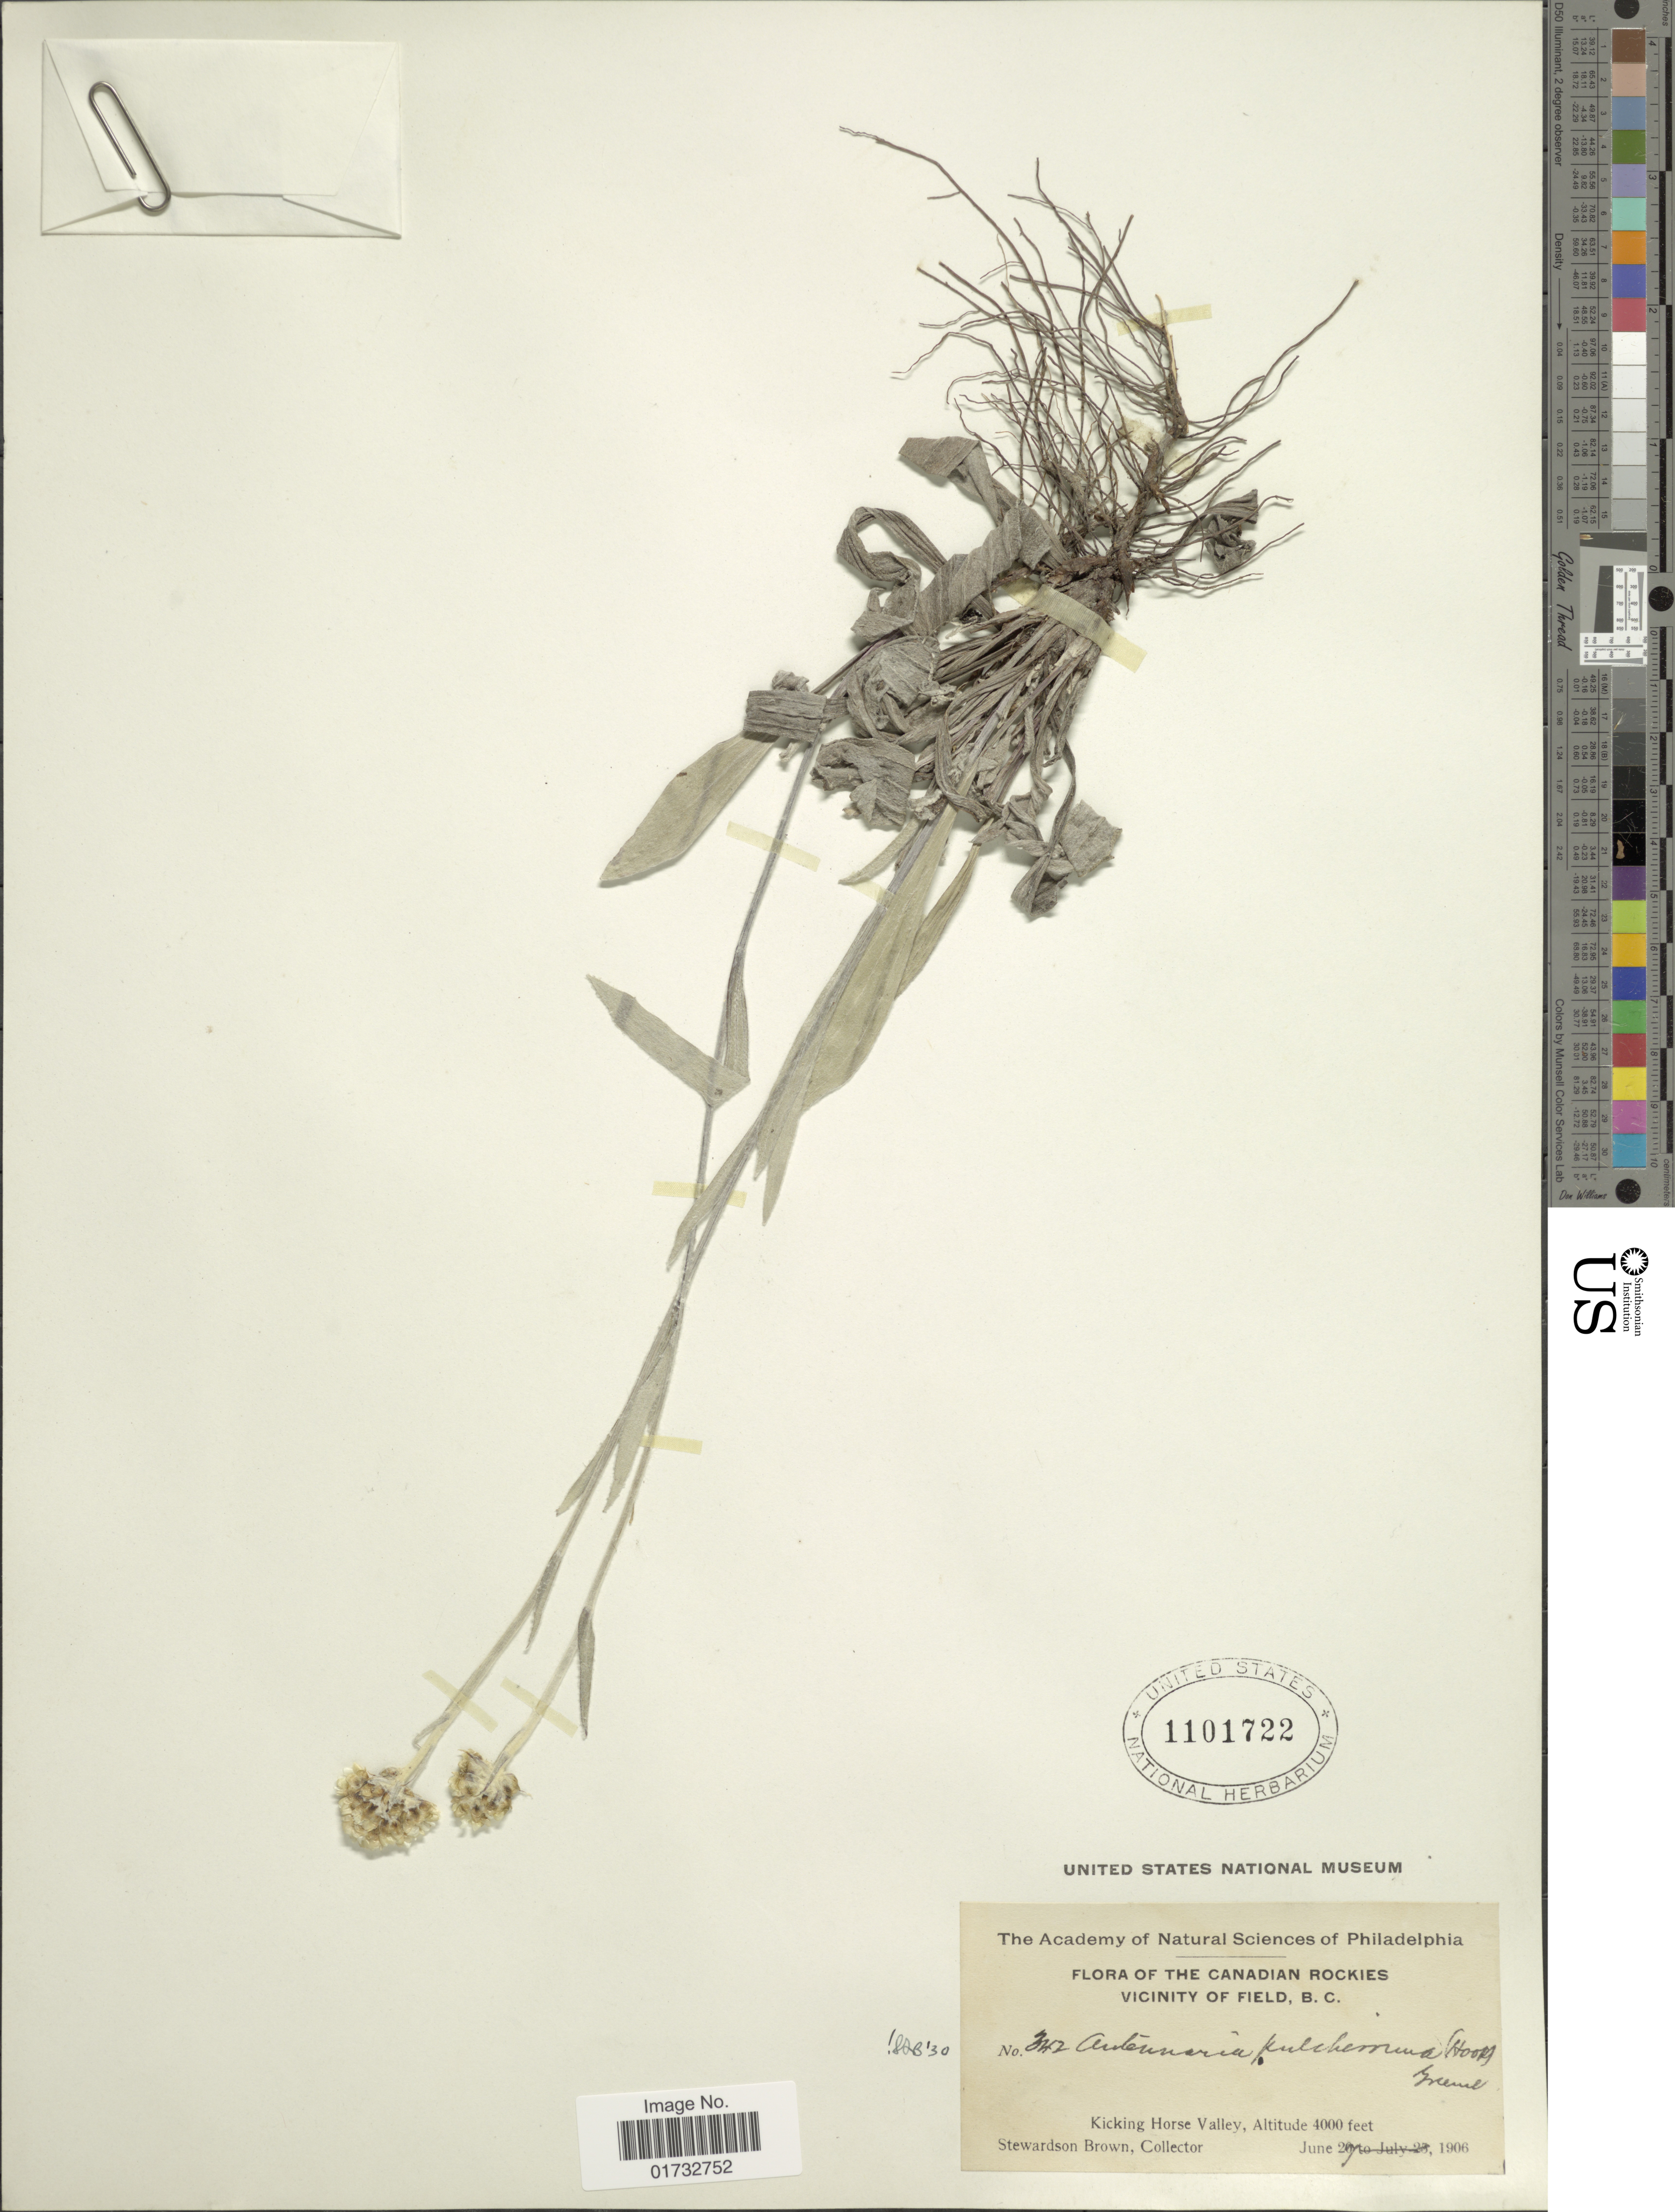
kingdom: Plantae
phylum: Tracheophyta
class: Magnoliopsida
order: Asterales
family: Asteraceae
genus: Antennaria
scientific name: Antennaria pulcherrima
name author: (Hook.) Greene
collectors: S. Brown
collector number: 342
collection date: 1906-06-27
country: Canada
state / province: British Columbia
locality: Canadian Rockies. Vicinity of Field. Kicking Horse Valley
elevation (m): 1219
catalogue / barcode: US 1101722